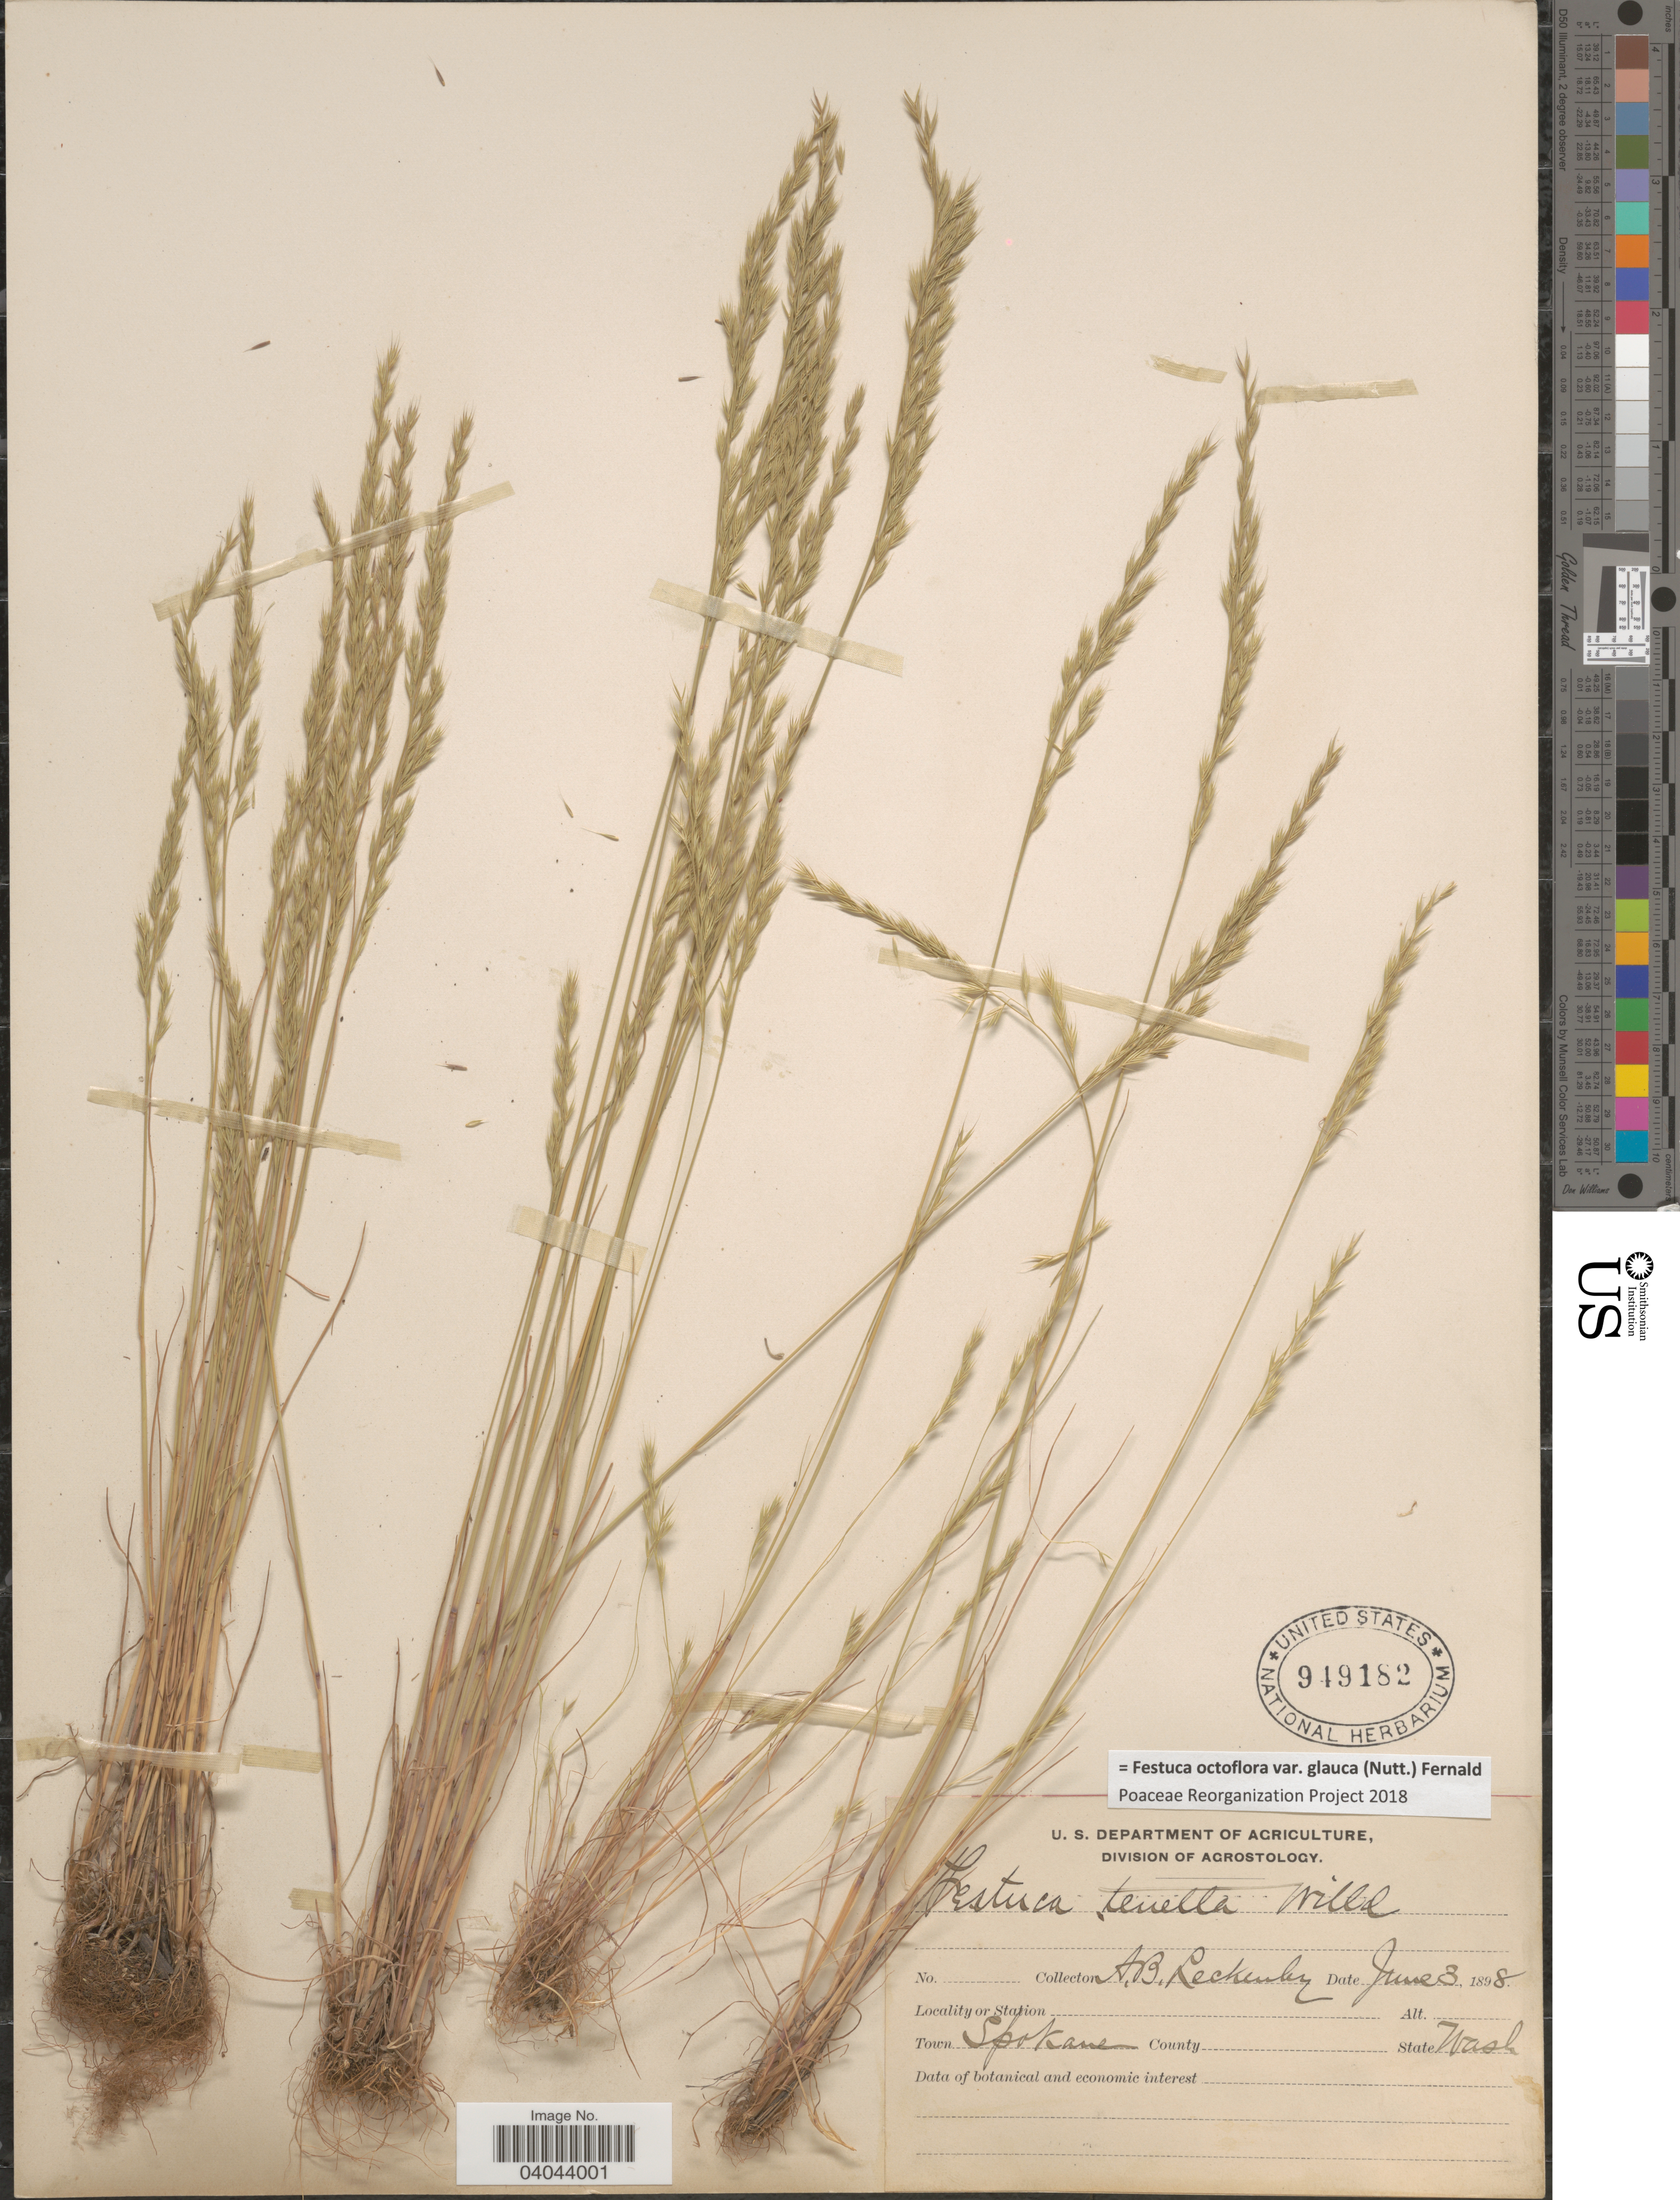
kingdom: Plantae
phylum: Tracheophyta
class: Liliopsida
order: Poales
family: Poaceae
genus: Festuca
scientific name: Festuca octoflora var. glauca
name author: (Nutt.) Fernald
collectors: A. Leckenby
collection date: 1898-06-03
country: United States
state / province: Washington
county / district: Spokane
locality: Town Spokane.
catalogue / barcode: US 949182